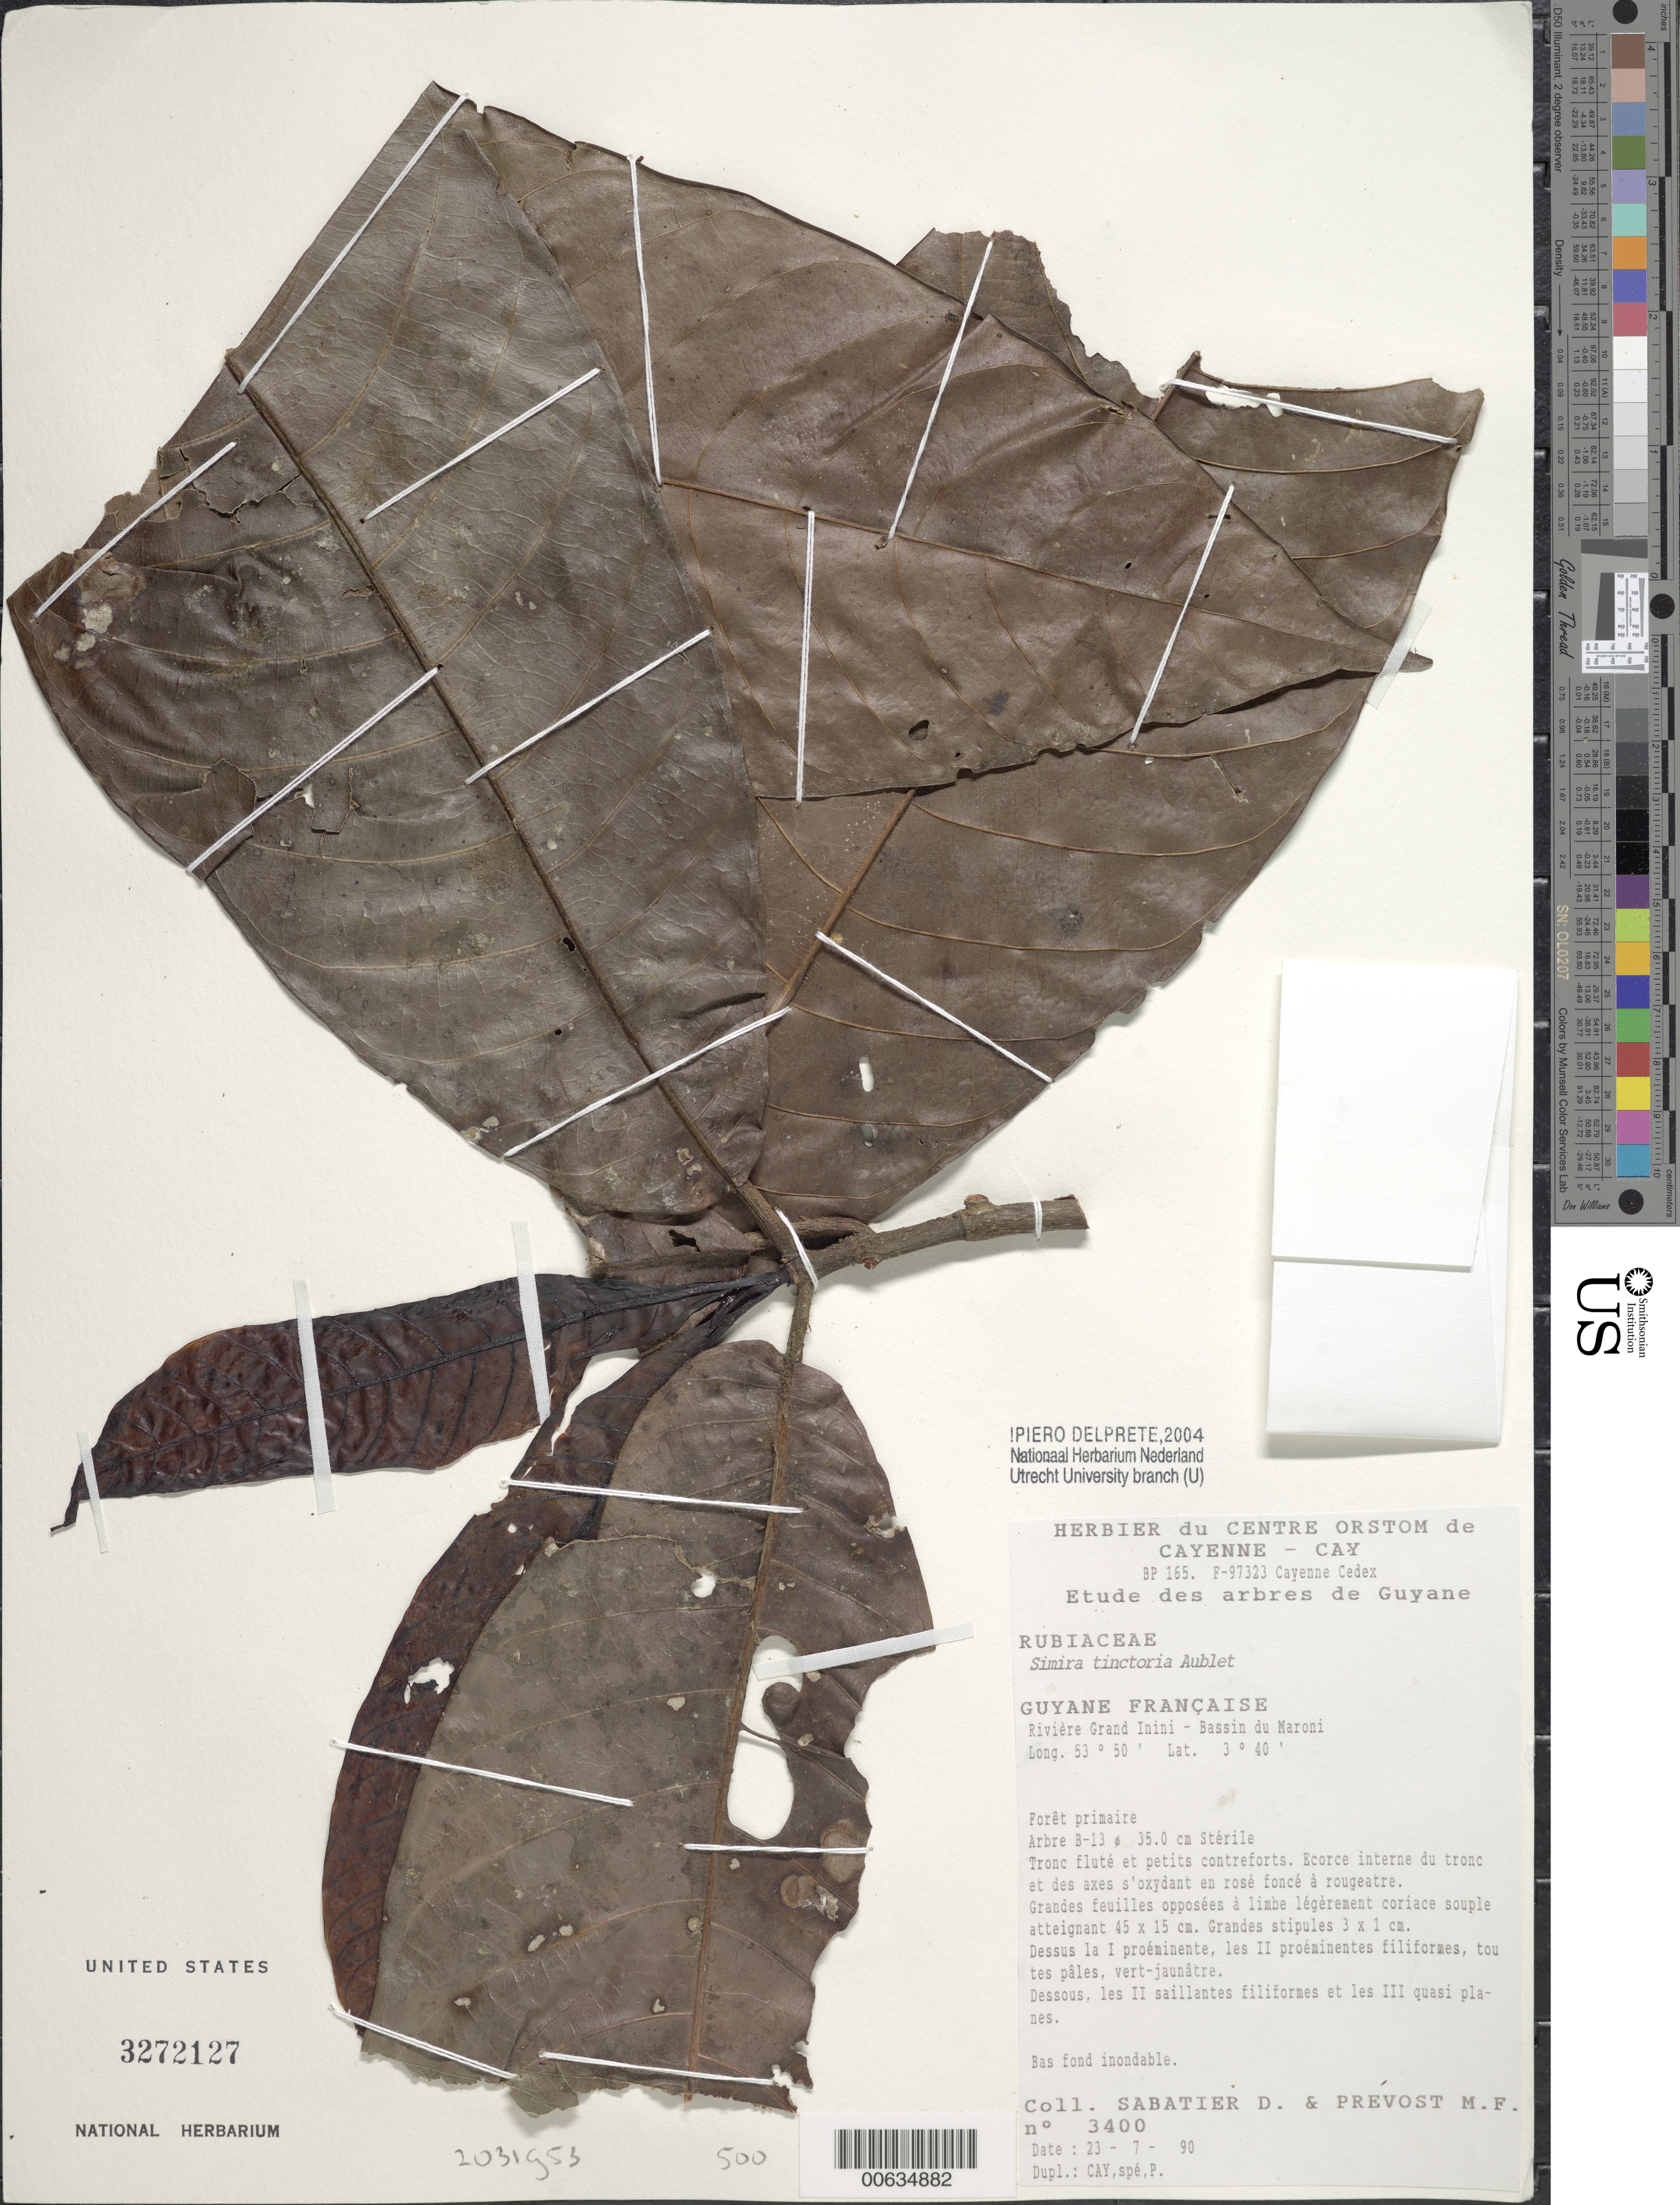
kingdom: Plantae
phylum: Tracheophyta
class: Magnoliopsida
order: Gentianales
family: Rubiaceae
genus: Simira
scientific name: Simira rubescens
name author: (Benth.) Bremek. ex Steyerm.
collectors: D. Sabatier & M.-F. Prévost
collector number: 3400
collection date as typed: Transcribed d/m/y: 23/7/90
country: French Guiana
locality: Des arbres de Guyane, Guyane Francaise, Riviere Grand Inini- Bassin du Maroni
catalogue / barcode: US 3272127